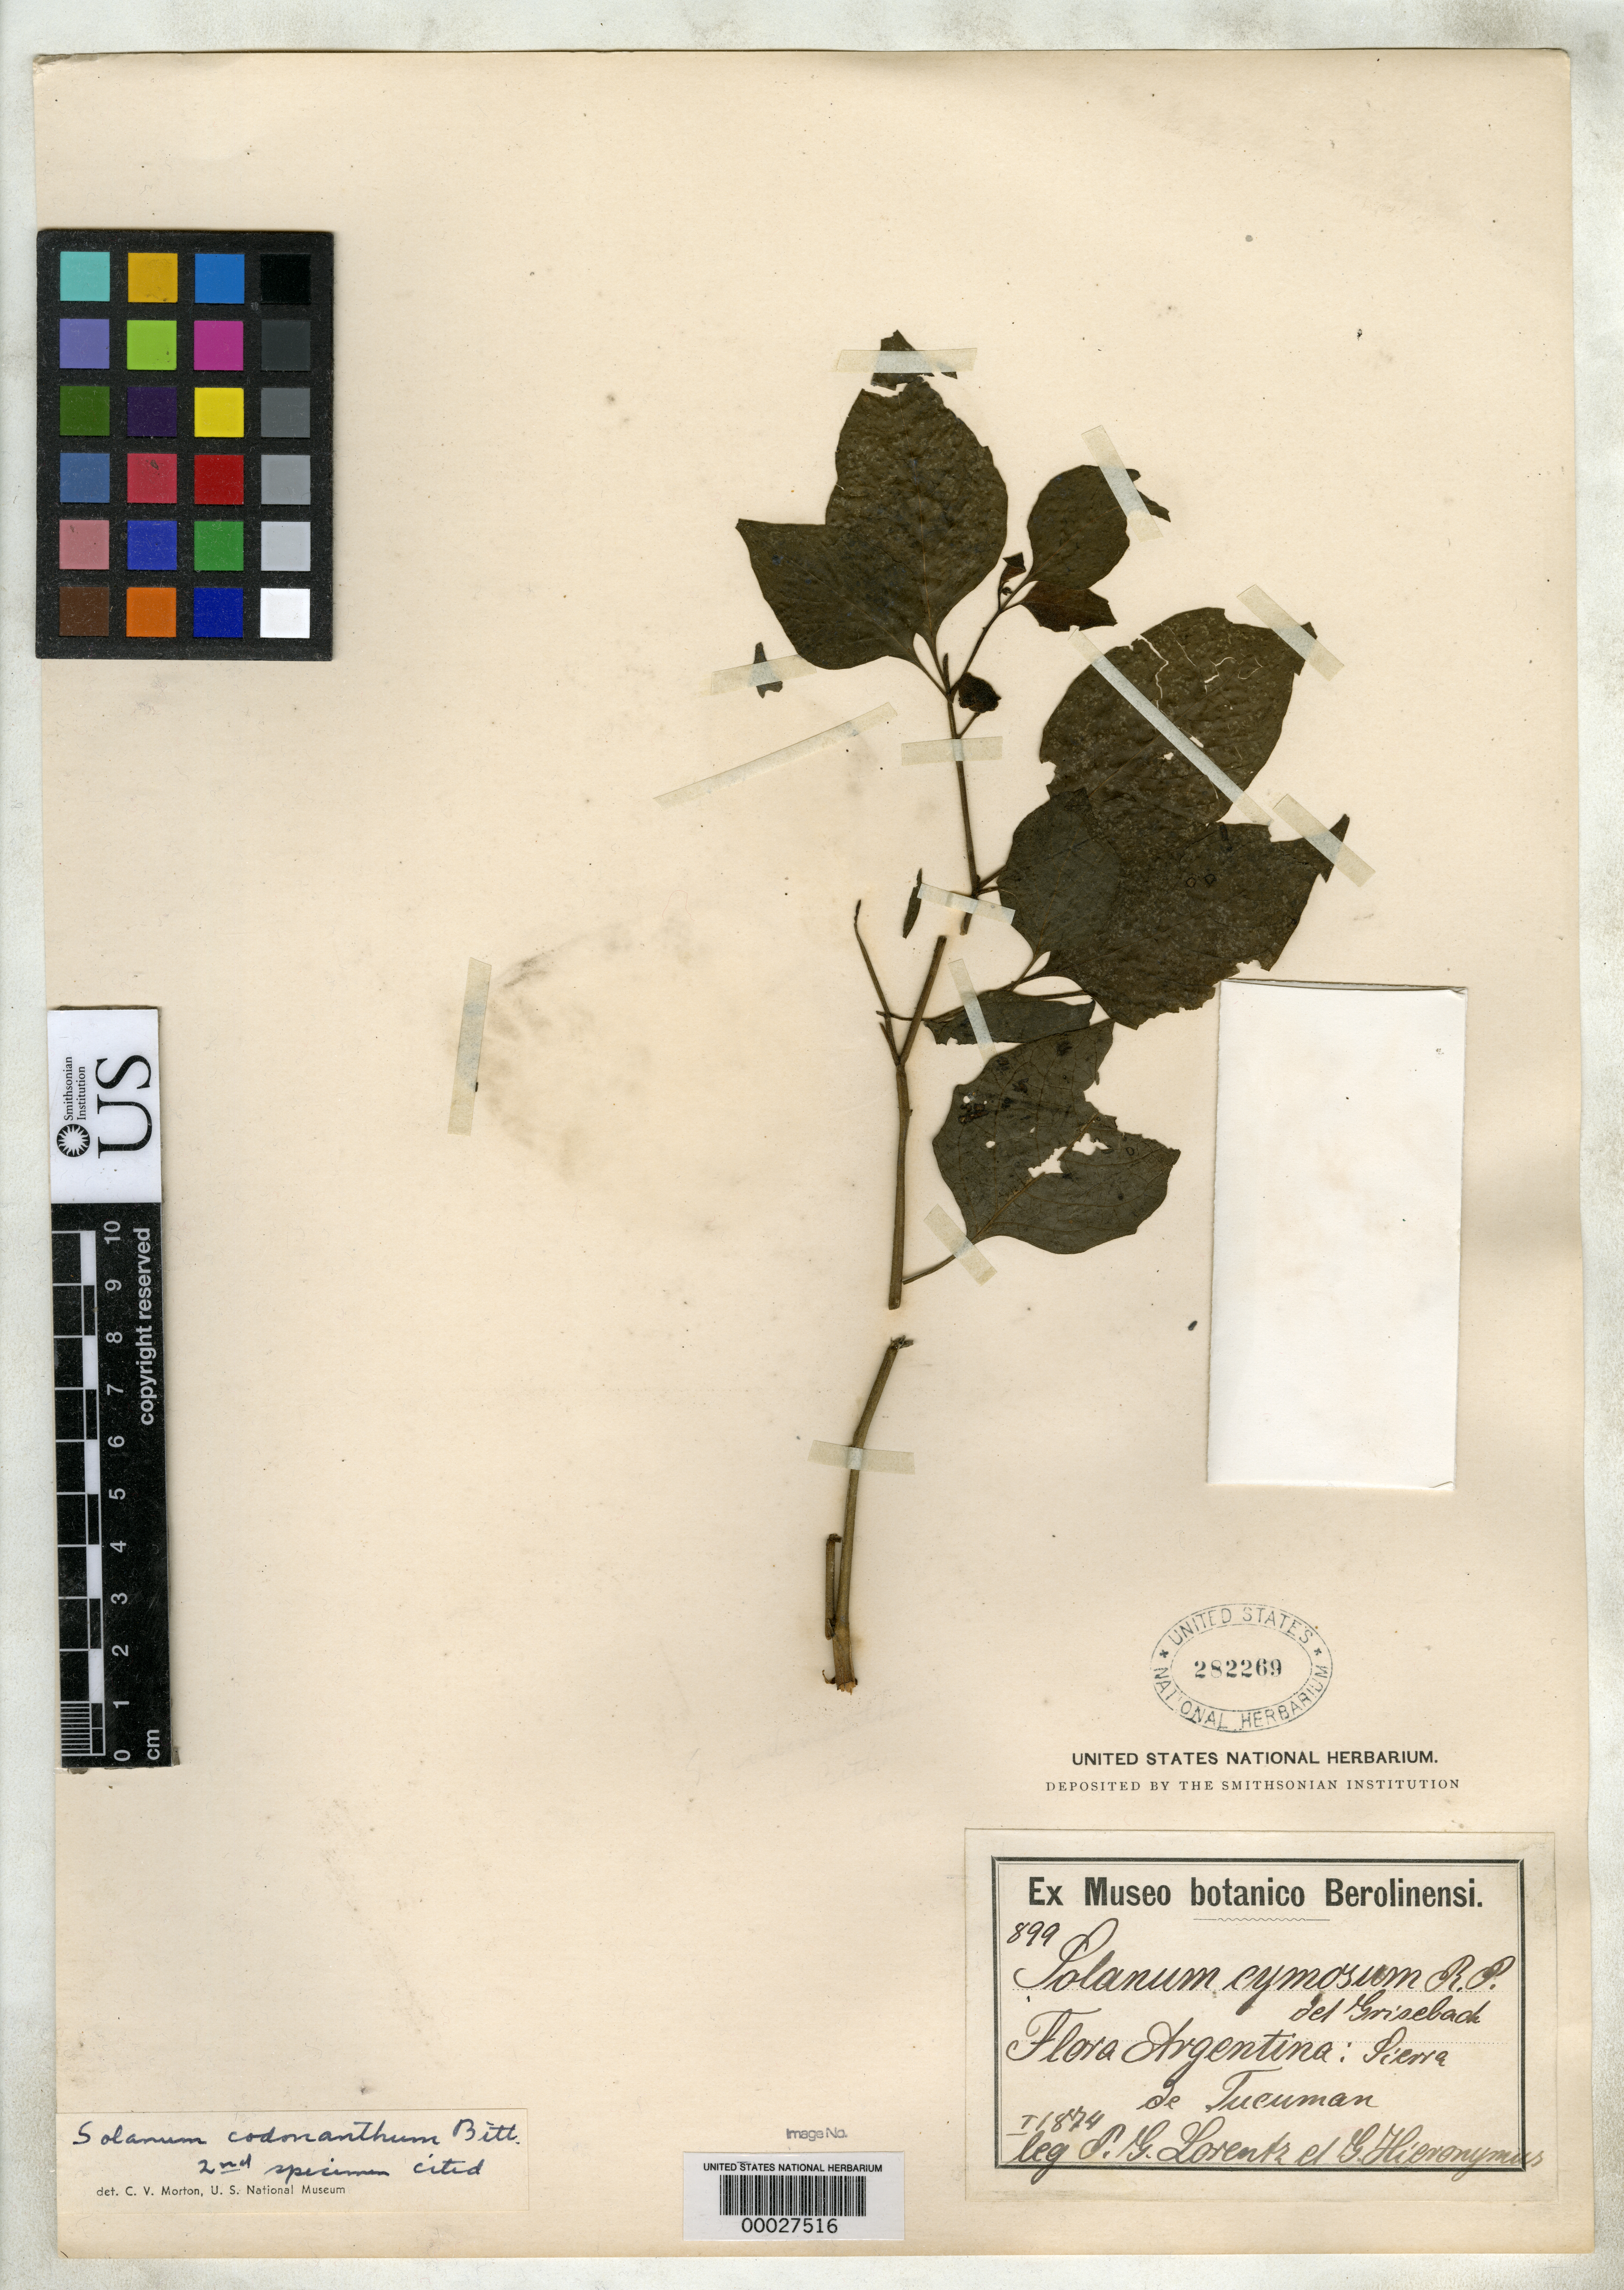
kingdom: Plantae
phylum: Tracheophyta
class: Magnoliopsida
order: Solanales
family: Solanaceae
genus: Solanum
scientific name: Solanum codonanthum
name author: Bitter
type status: Syntype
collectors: P. G. Lorentz & G. H. Hieronymus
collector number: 899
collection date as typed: Jan 1874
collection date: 1874-01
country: Argentina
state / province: Tucumán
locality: Sierra de Tucuman.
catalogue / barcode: US 282269